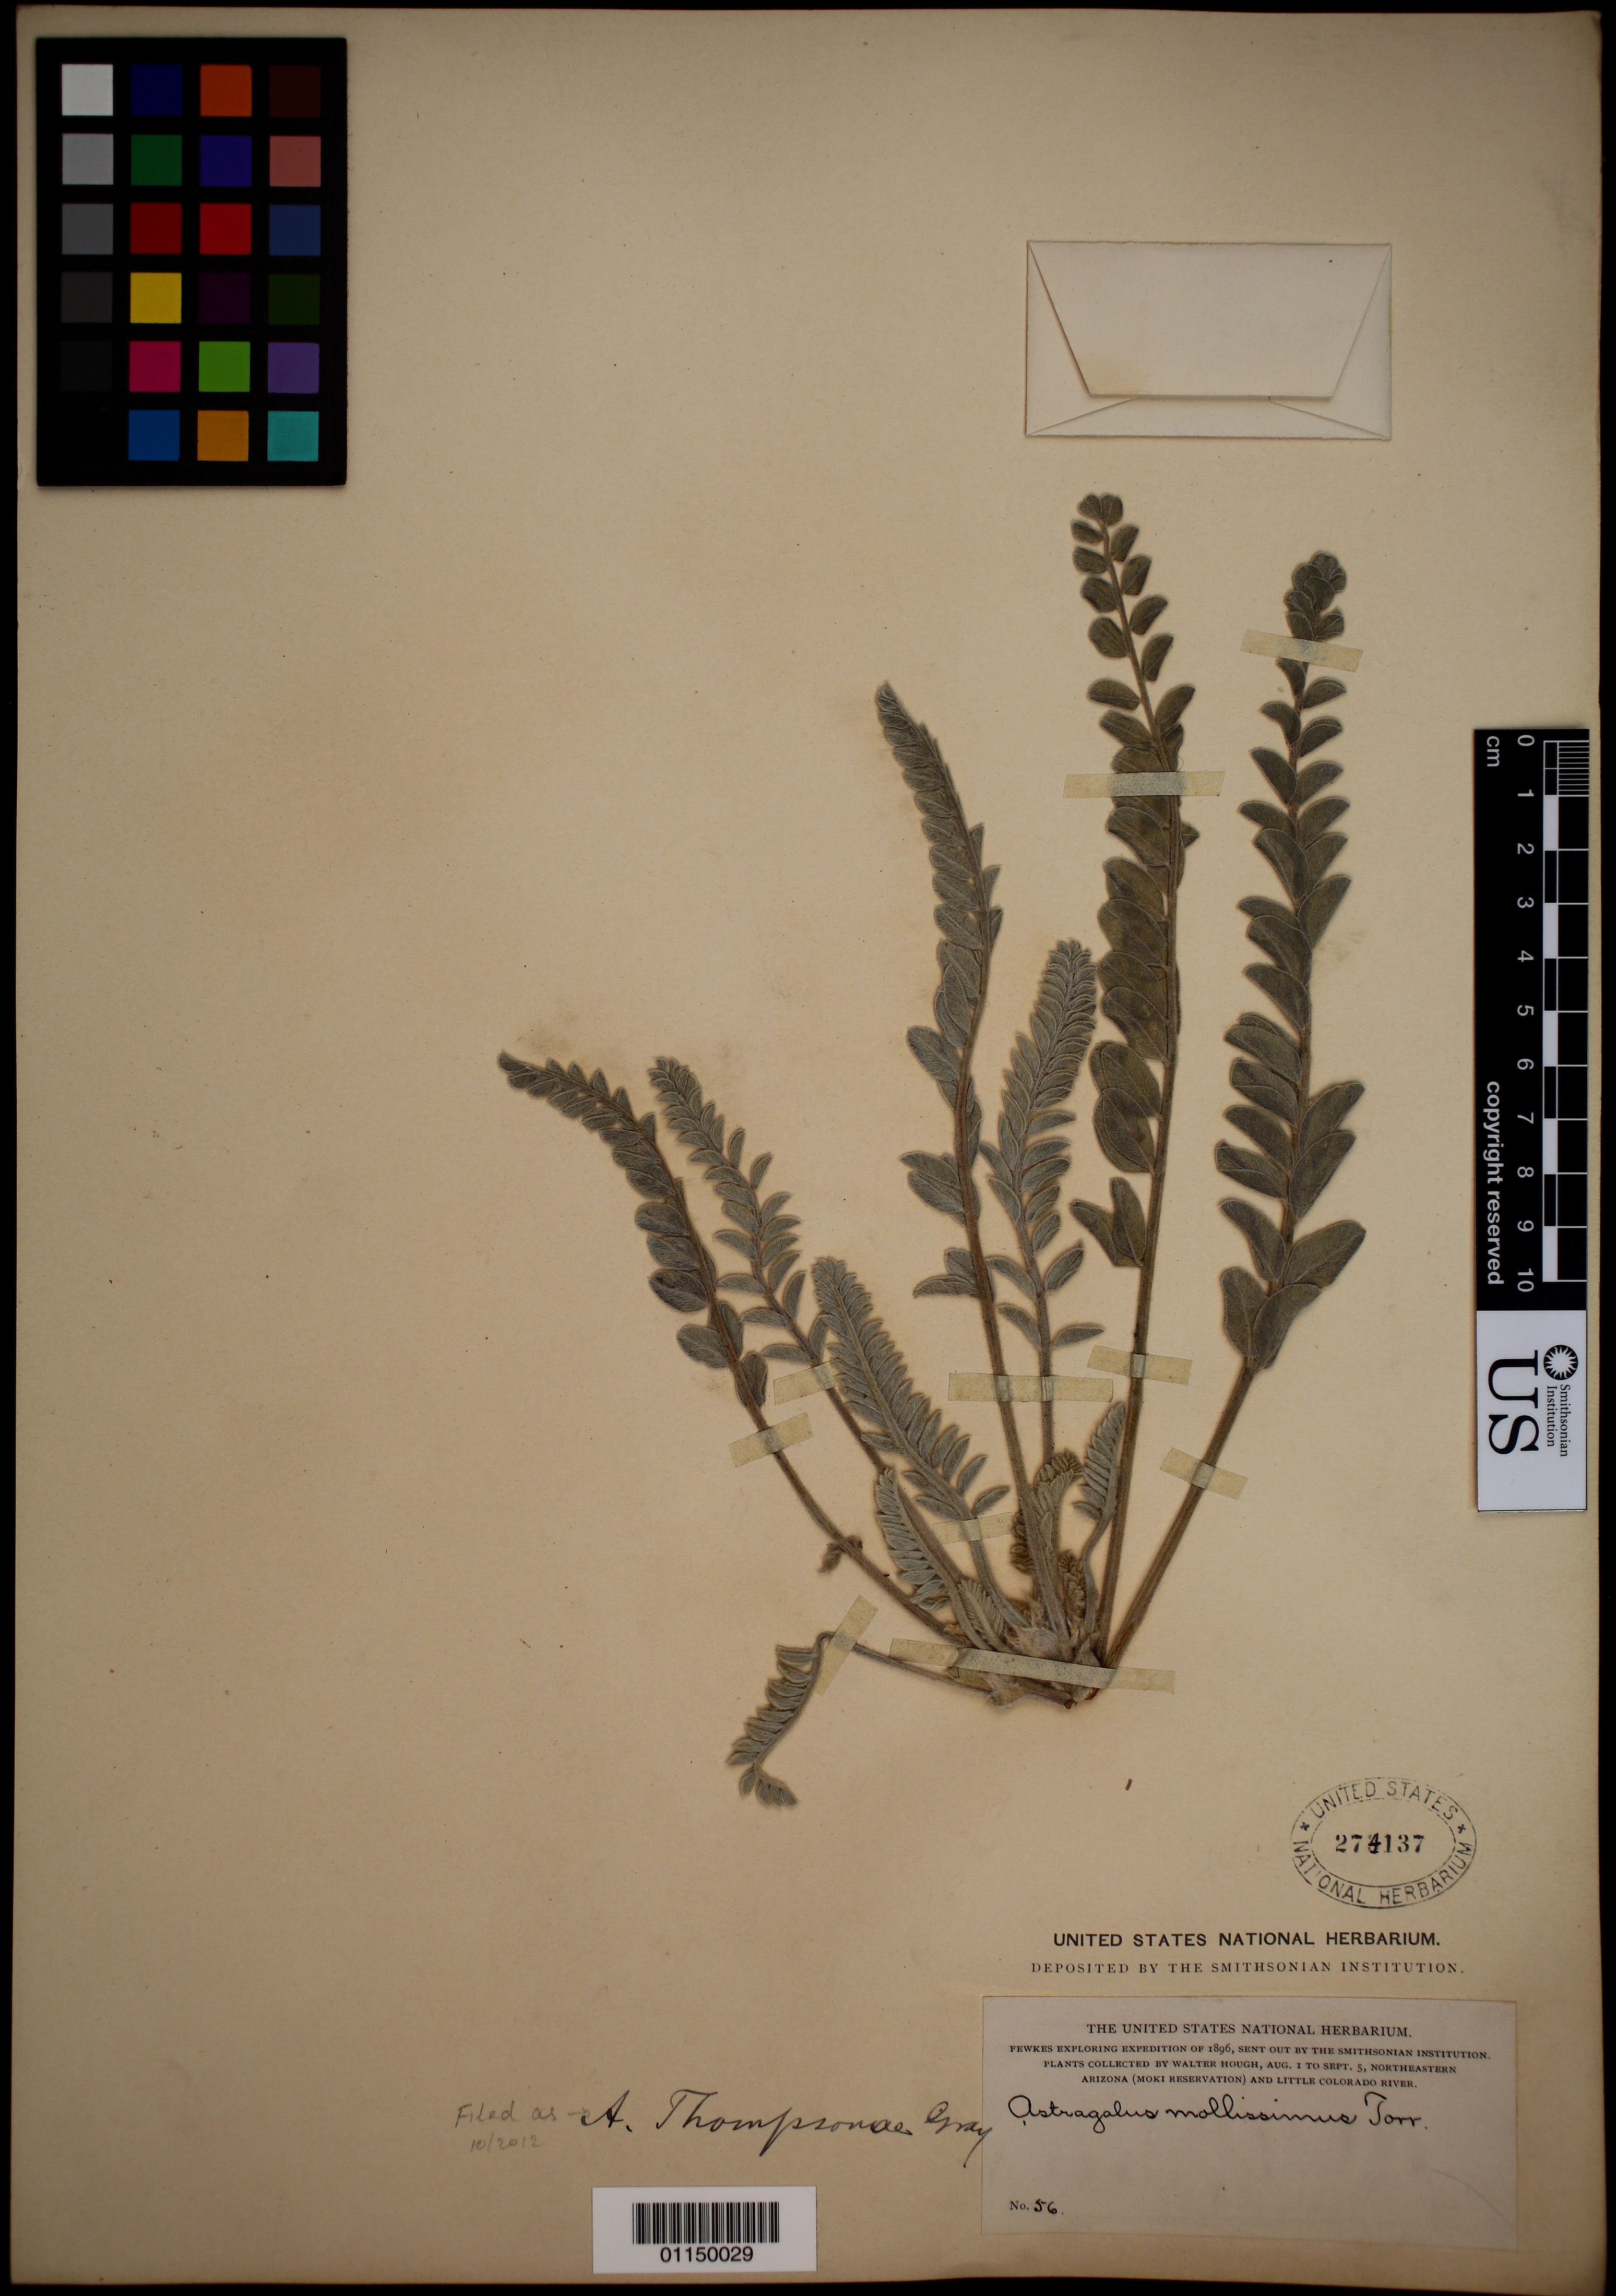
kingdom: Plantae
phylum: Tracheophyta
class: Magnoliopsida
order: Fabales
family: Fabaceae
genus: Astragalus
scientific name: Astragalus thompsonae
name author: S. Watson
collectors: W. Hough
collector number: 56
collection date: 1896-08-01/1896-09-05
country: United States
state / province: Arizona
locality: Northeastern Arizona (Moki Reservation) and Little Colorado River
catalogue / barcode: US 274137